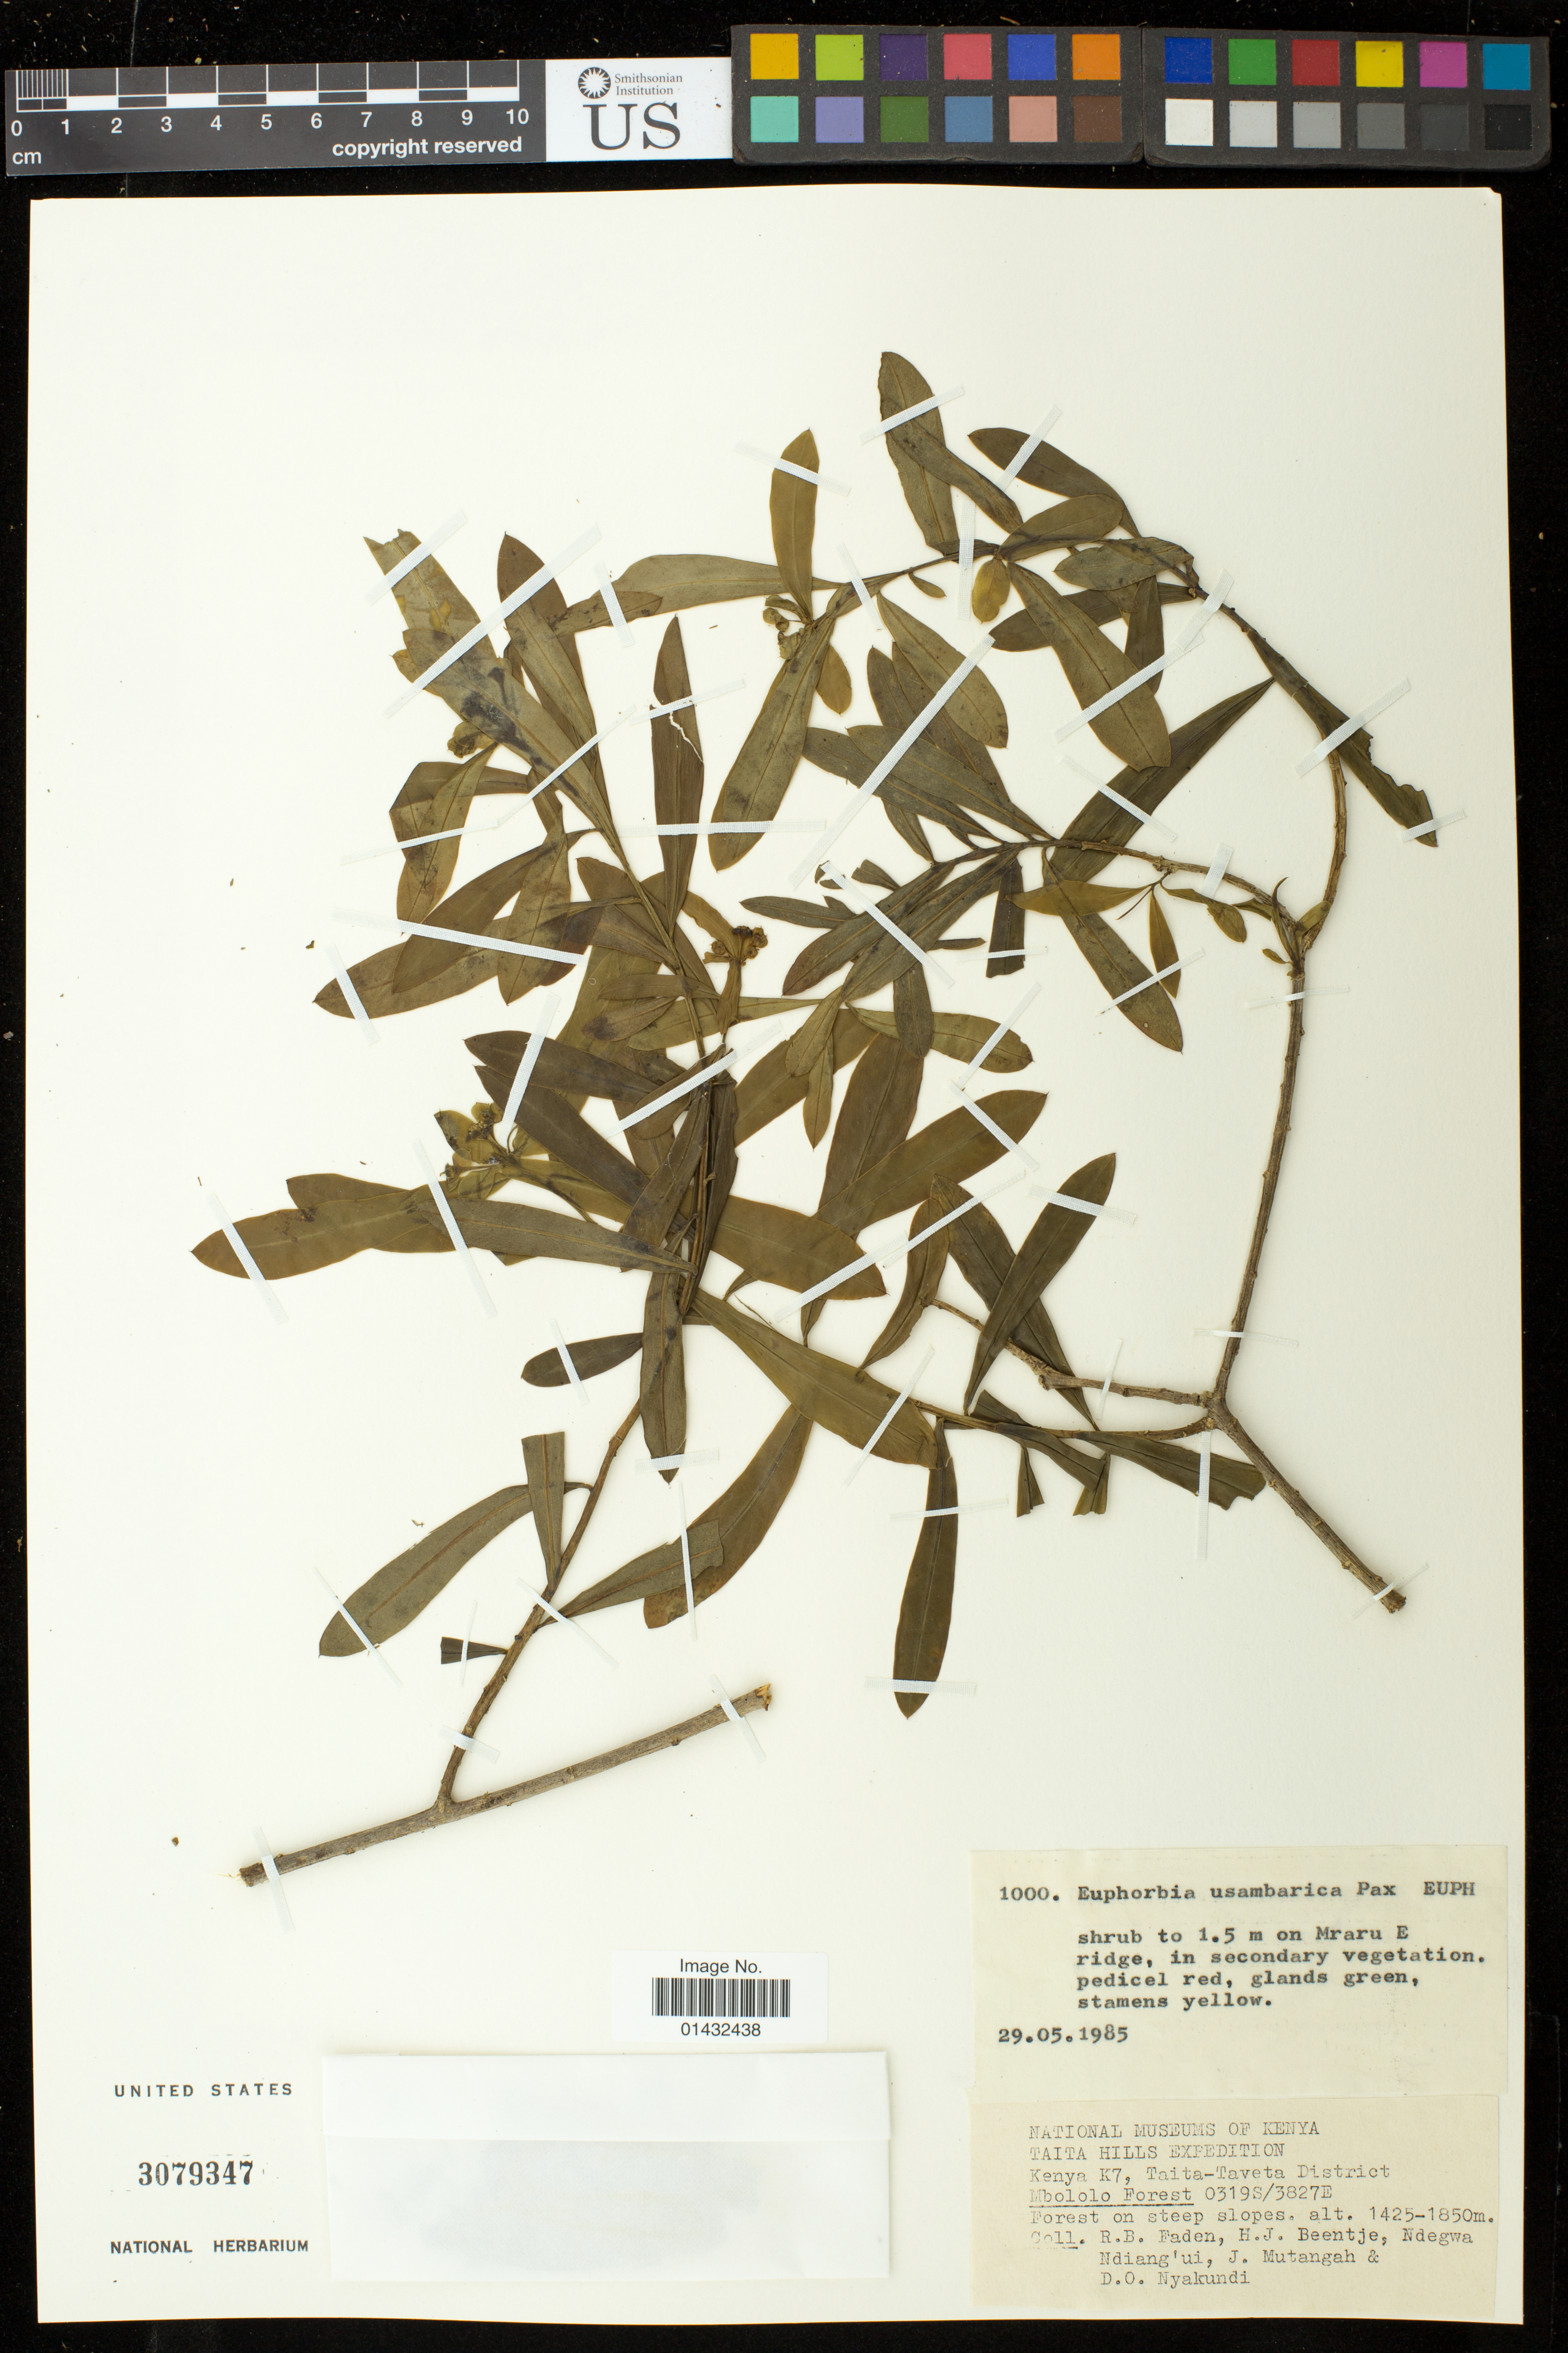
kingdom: Plantae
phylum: Tracheophyta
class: Magnoliopsida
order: Malpighiales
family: Euphorbiaceae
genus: Euphorbia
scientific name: Euphorbia usambarica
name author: Pax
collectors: R. B. Faden, H. J. Beentje, Ndegwa Ndiang'ui, J. Mutangah & D. Nyakundi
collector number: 1000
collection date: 1985-05-29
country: Kenya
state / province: Taita Taveta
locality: Mbololo Forest 0319S/3827E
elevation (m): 1425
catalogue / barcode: US 3079347